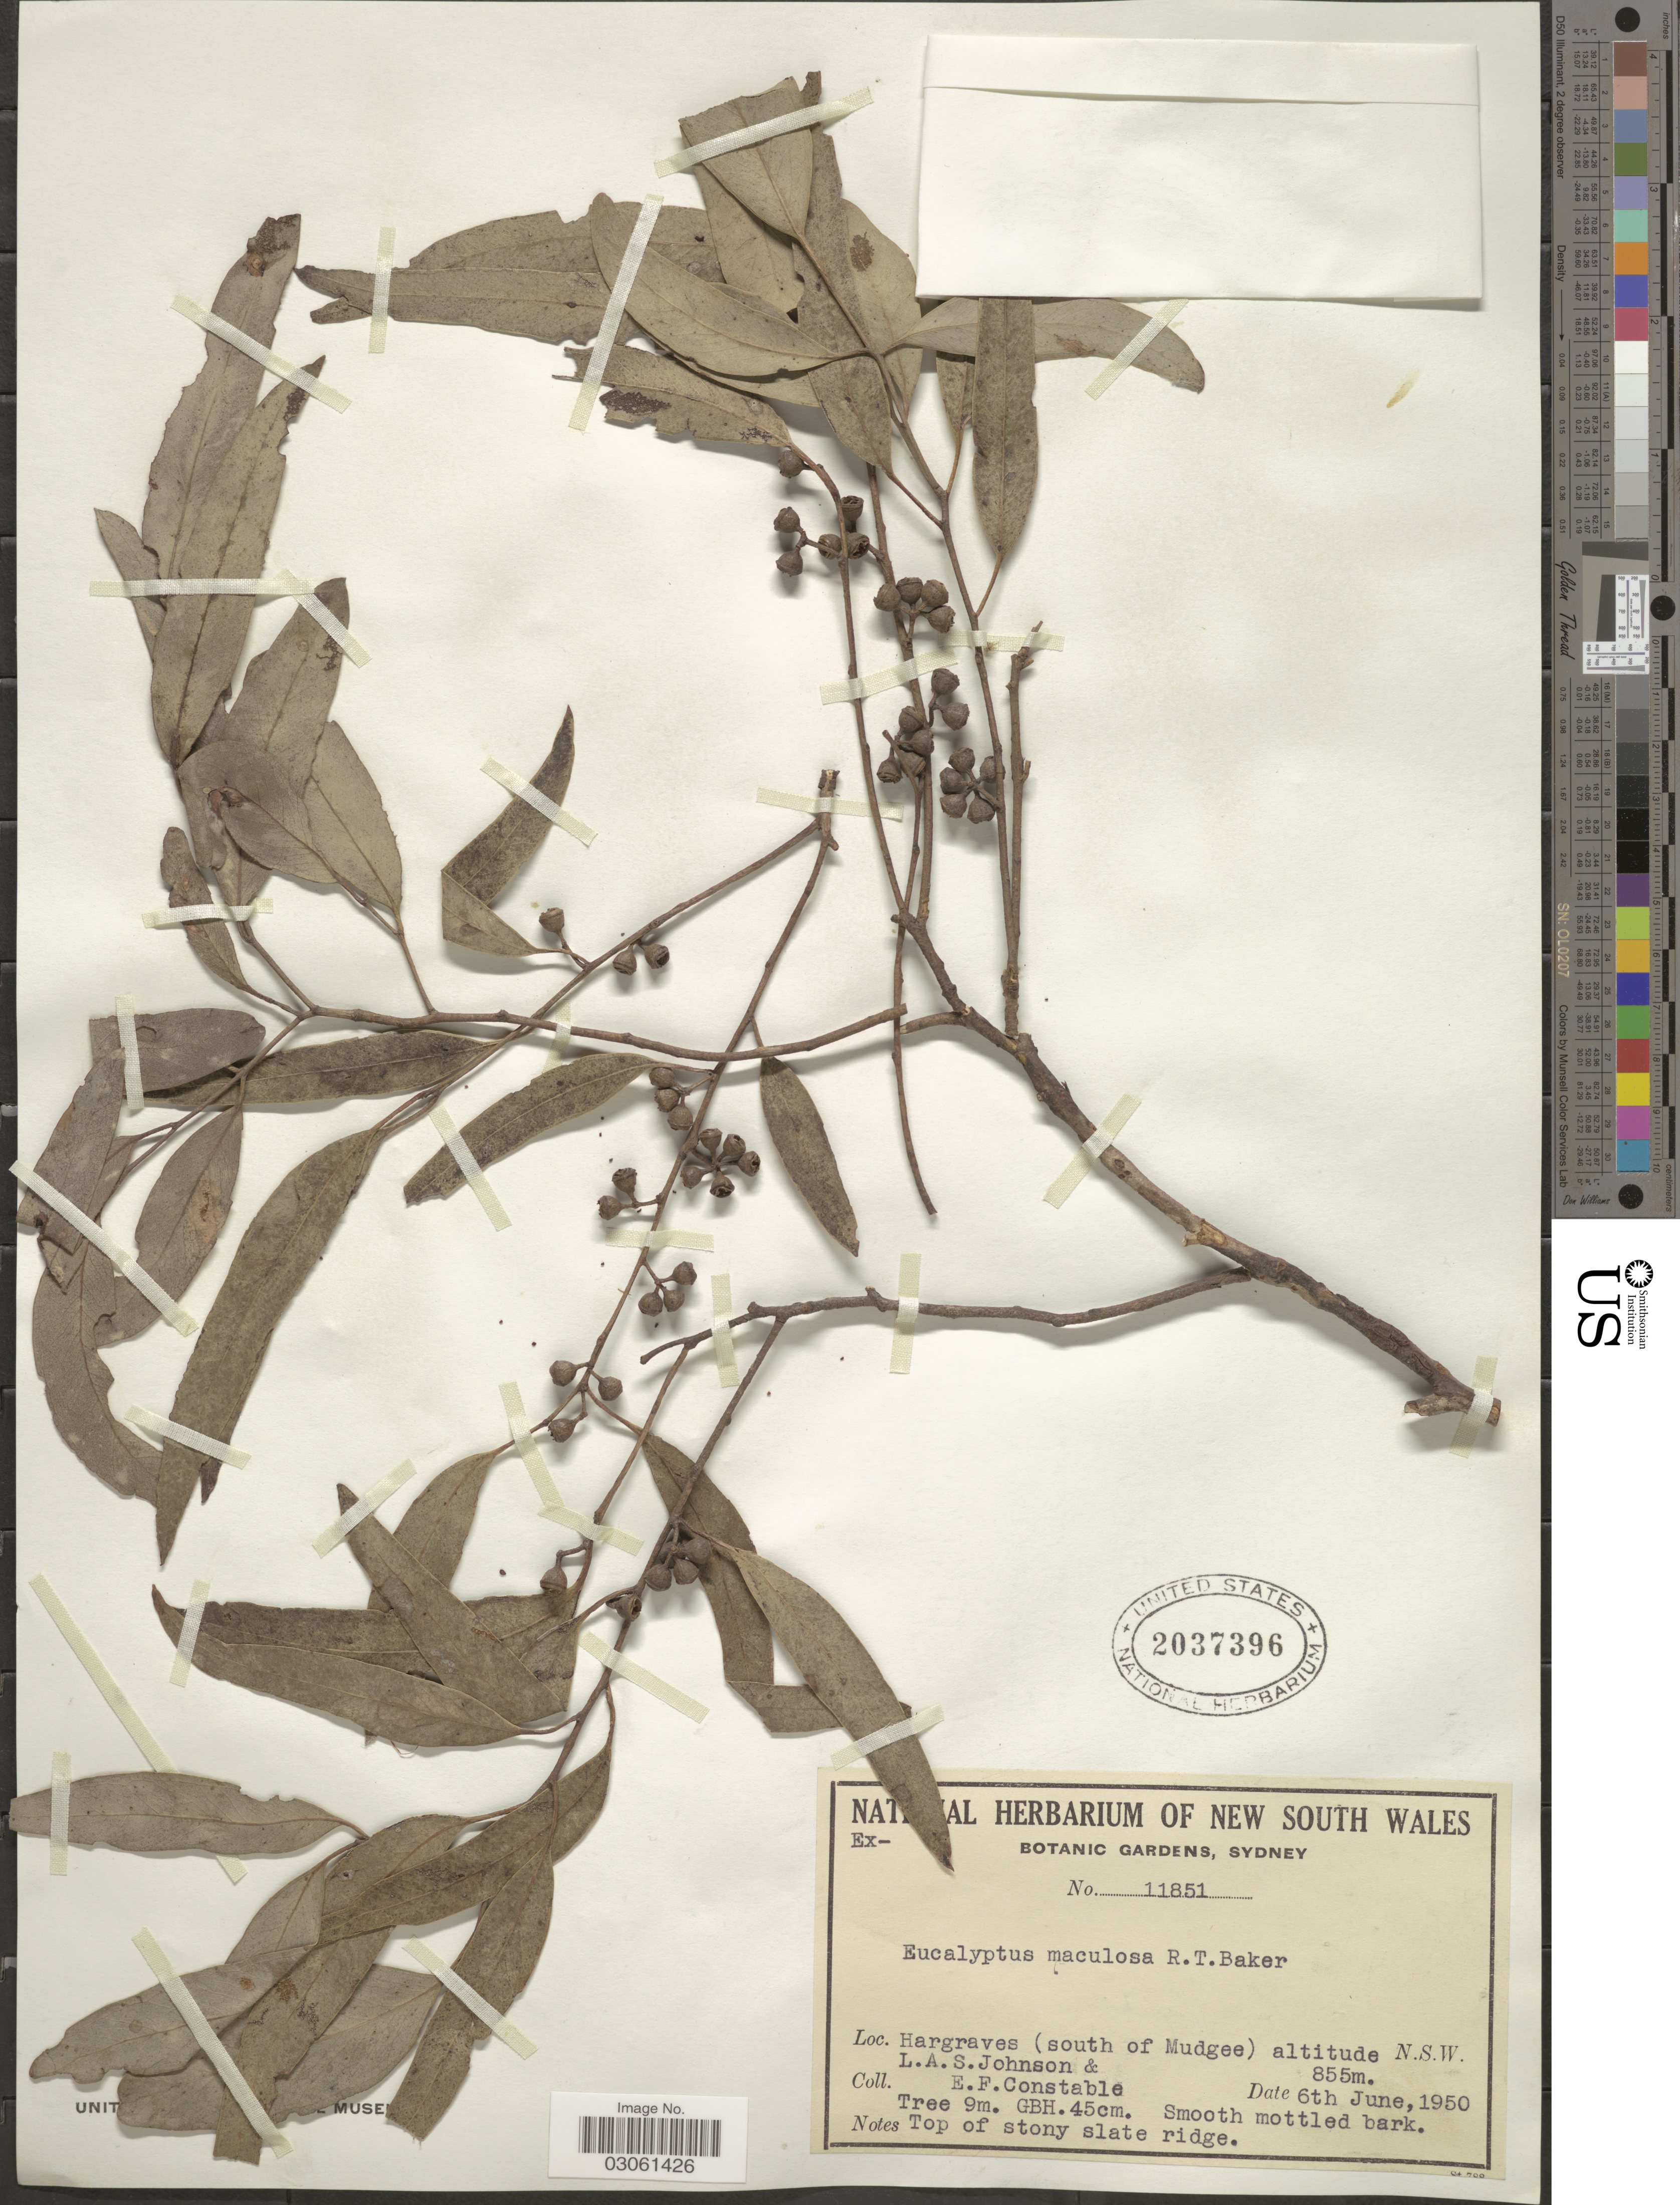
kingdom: Plantae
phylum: Tracheophyta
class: Magnoliopsida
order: Myrtales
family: Myrtaceae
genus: Eucalyptus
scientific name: Eucalyptus maculosa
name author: R.T. Baker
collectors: L. A. S. Johnson & E. F. Constable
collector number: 11851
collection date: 1950-06-06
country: Australia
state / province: New South Wales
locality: Hargraves (south of Mudgee). N. S. W.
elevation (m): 855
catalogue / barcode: US 2037396